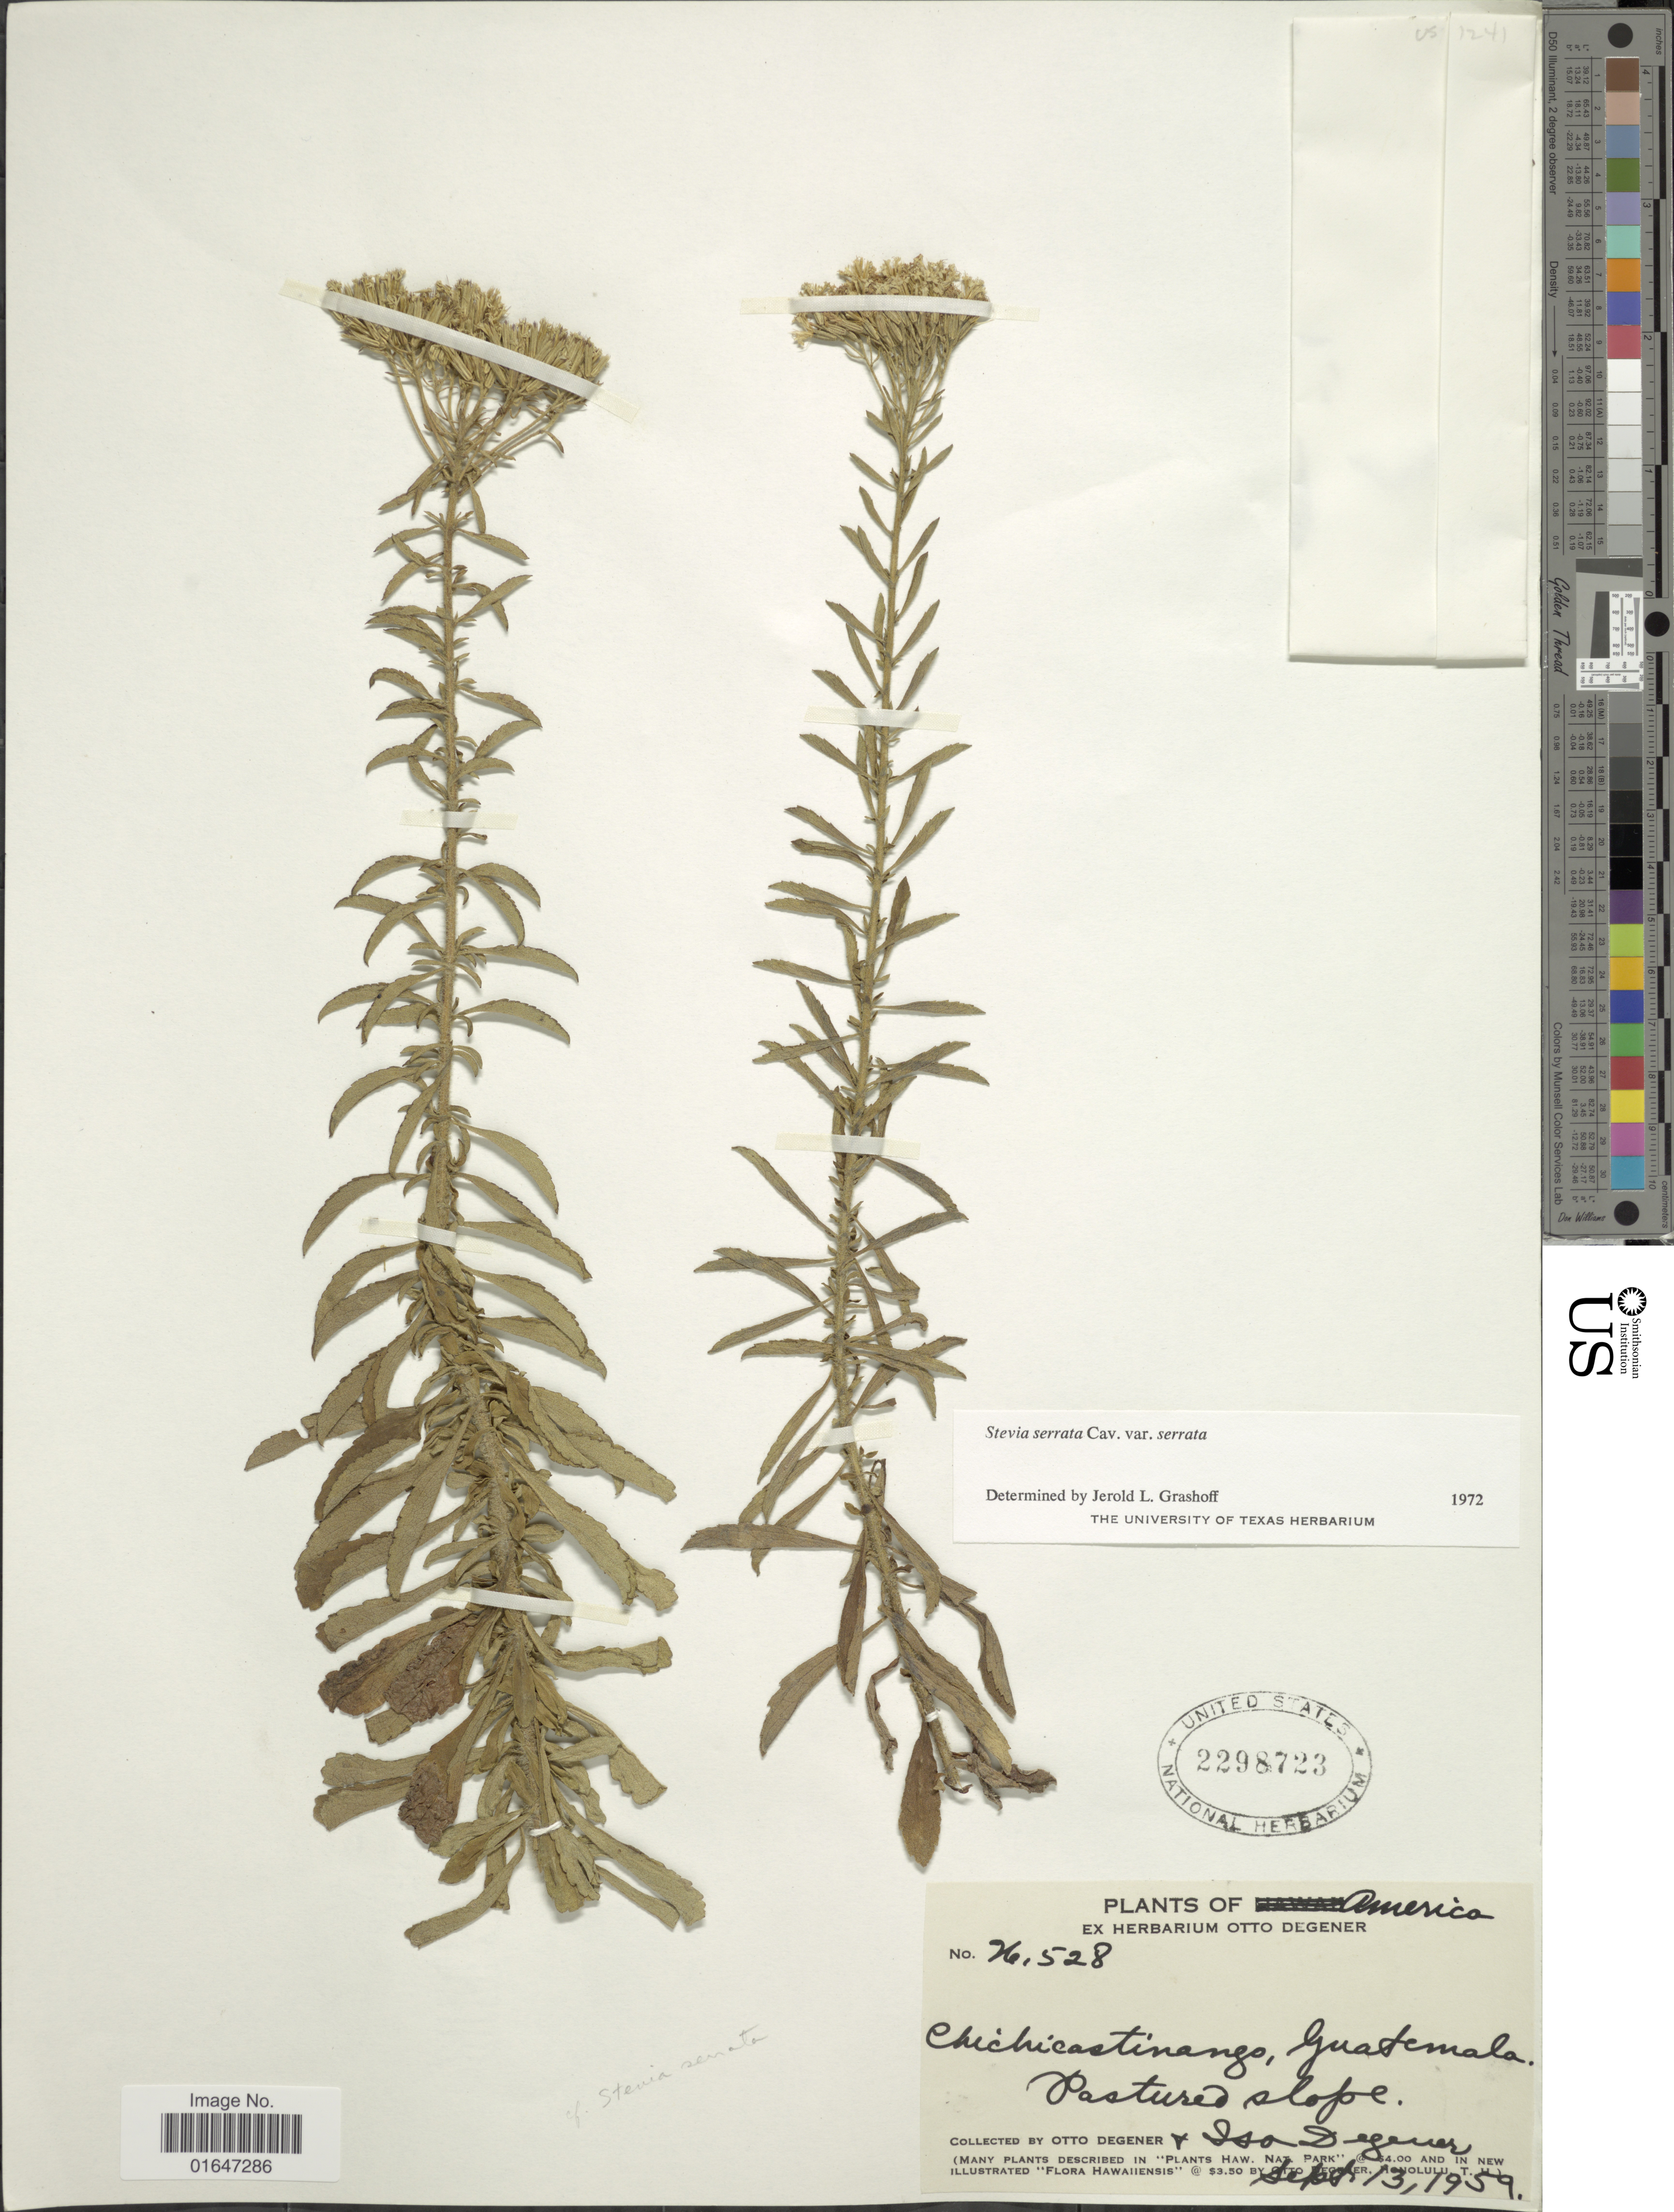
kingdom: Plantae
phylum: Tracheophyta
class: Magnoliopsida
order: Asterales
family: Asteraceae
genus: Stevia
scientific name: Stevia serrata var. serrata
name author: Cav.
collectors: O. Degener & O. Degener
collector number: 76528*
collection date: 1959-09-13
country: Guatemala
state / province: Guatemala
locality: Chichicastinango, Guatemala, Pastured Slope.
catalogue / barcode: US 2298723